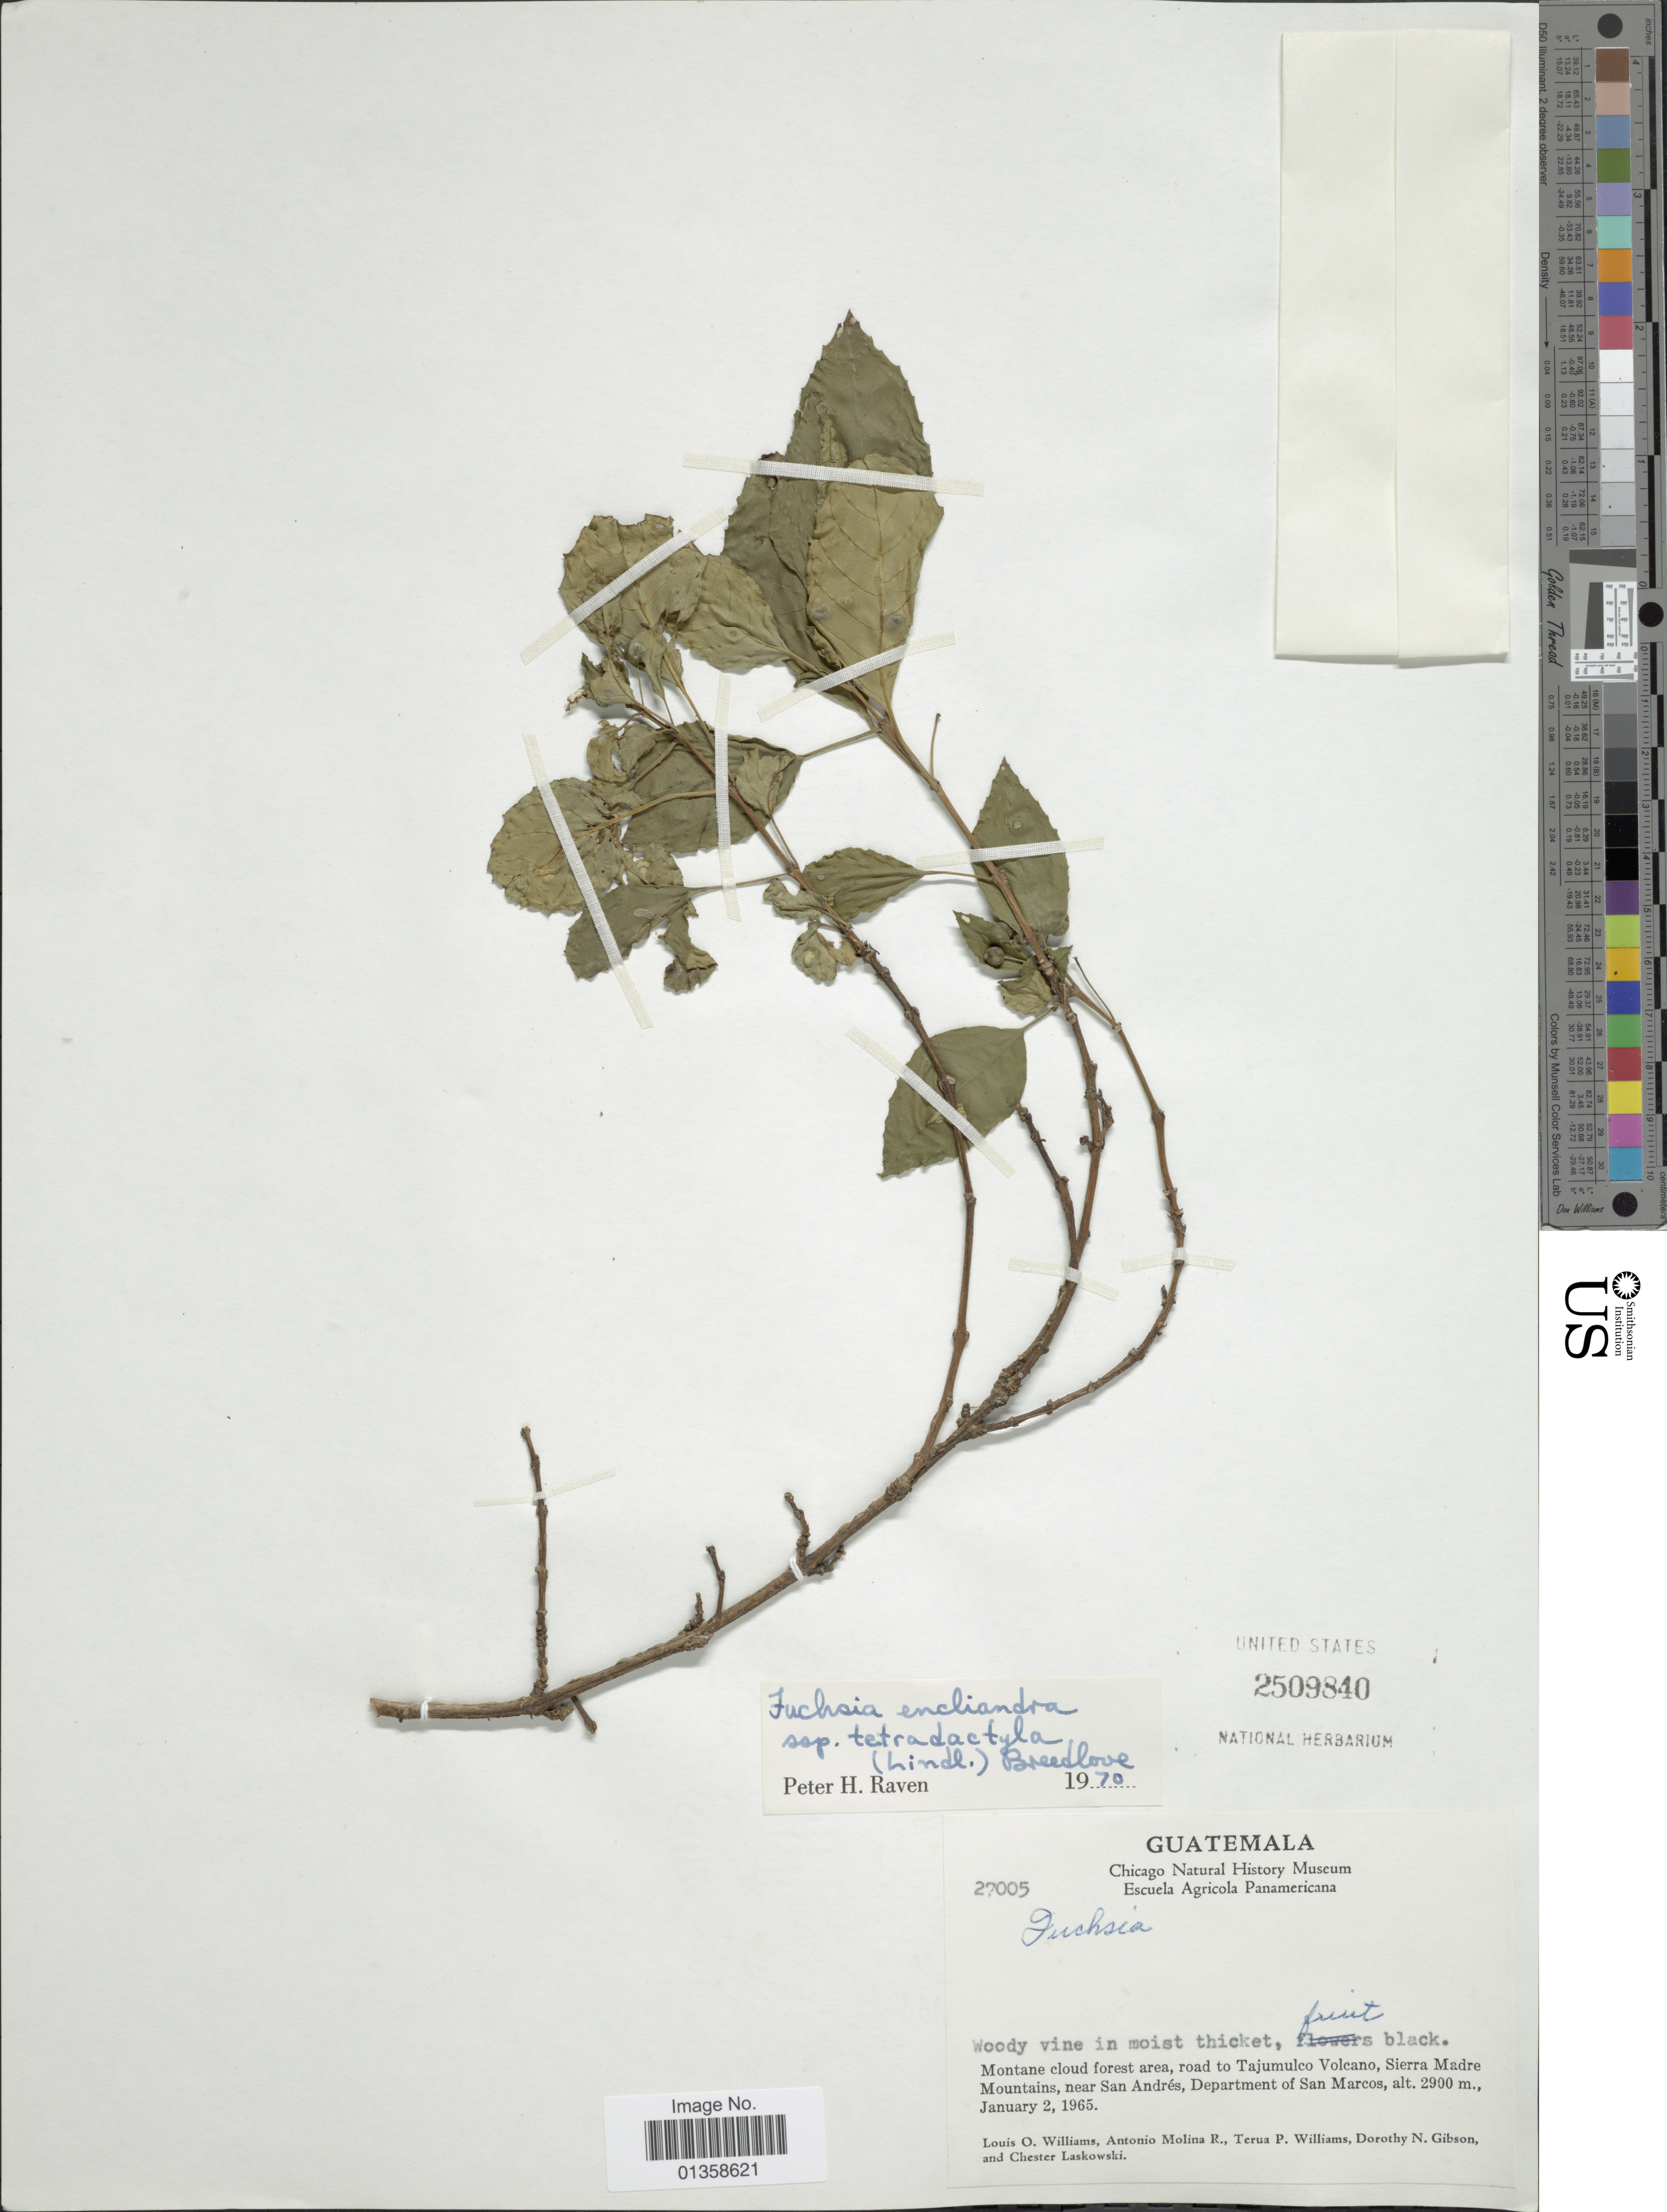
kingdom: Plantae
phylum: Tracheophyta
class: Magnoliopsida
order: Myrtales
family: Onagraceae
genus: Fuchsia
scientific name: Fuchsia encliandra subsp. tetradactyla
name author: (Lindl.) Breedlove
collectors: L. O. Williams, A. Molina R., T. P. Williams & D. N. Gibson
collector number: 27005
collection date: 1965-01-02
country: Guatemala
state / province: San Marcos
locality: Montane cloud forest area, road to Tajumulco Volcano, Sierra Madre Mountains, near San Andrés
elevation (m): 2900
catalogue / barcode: US 2509840